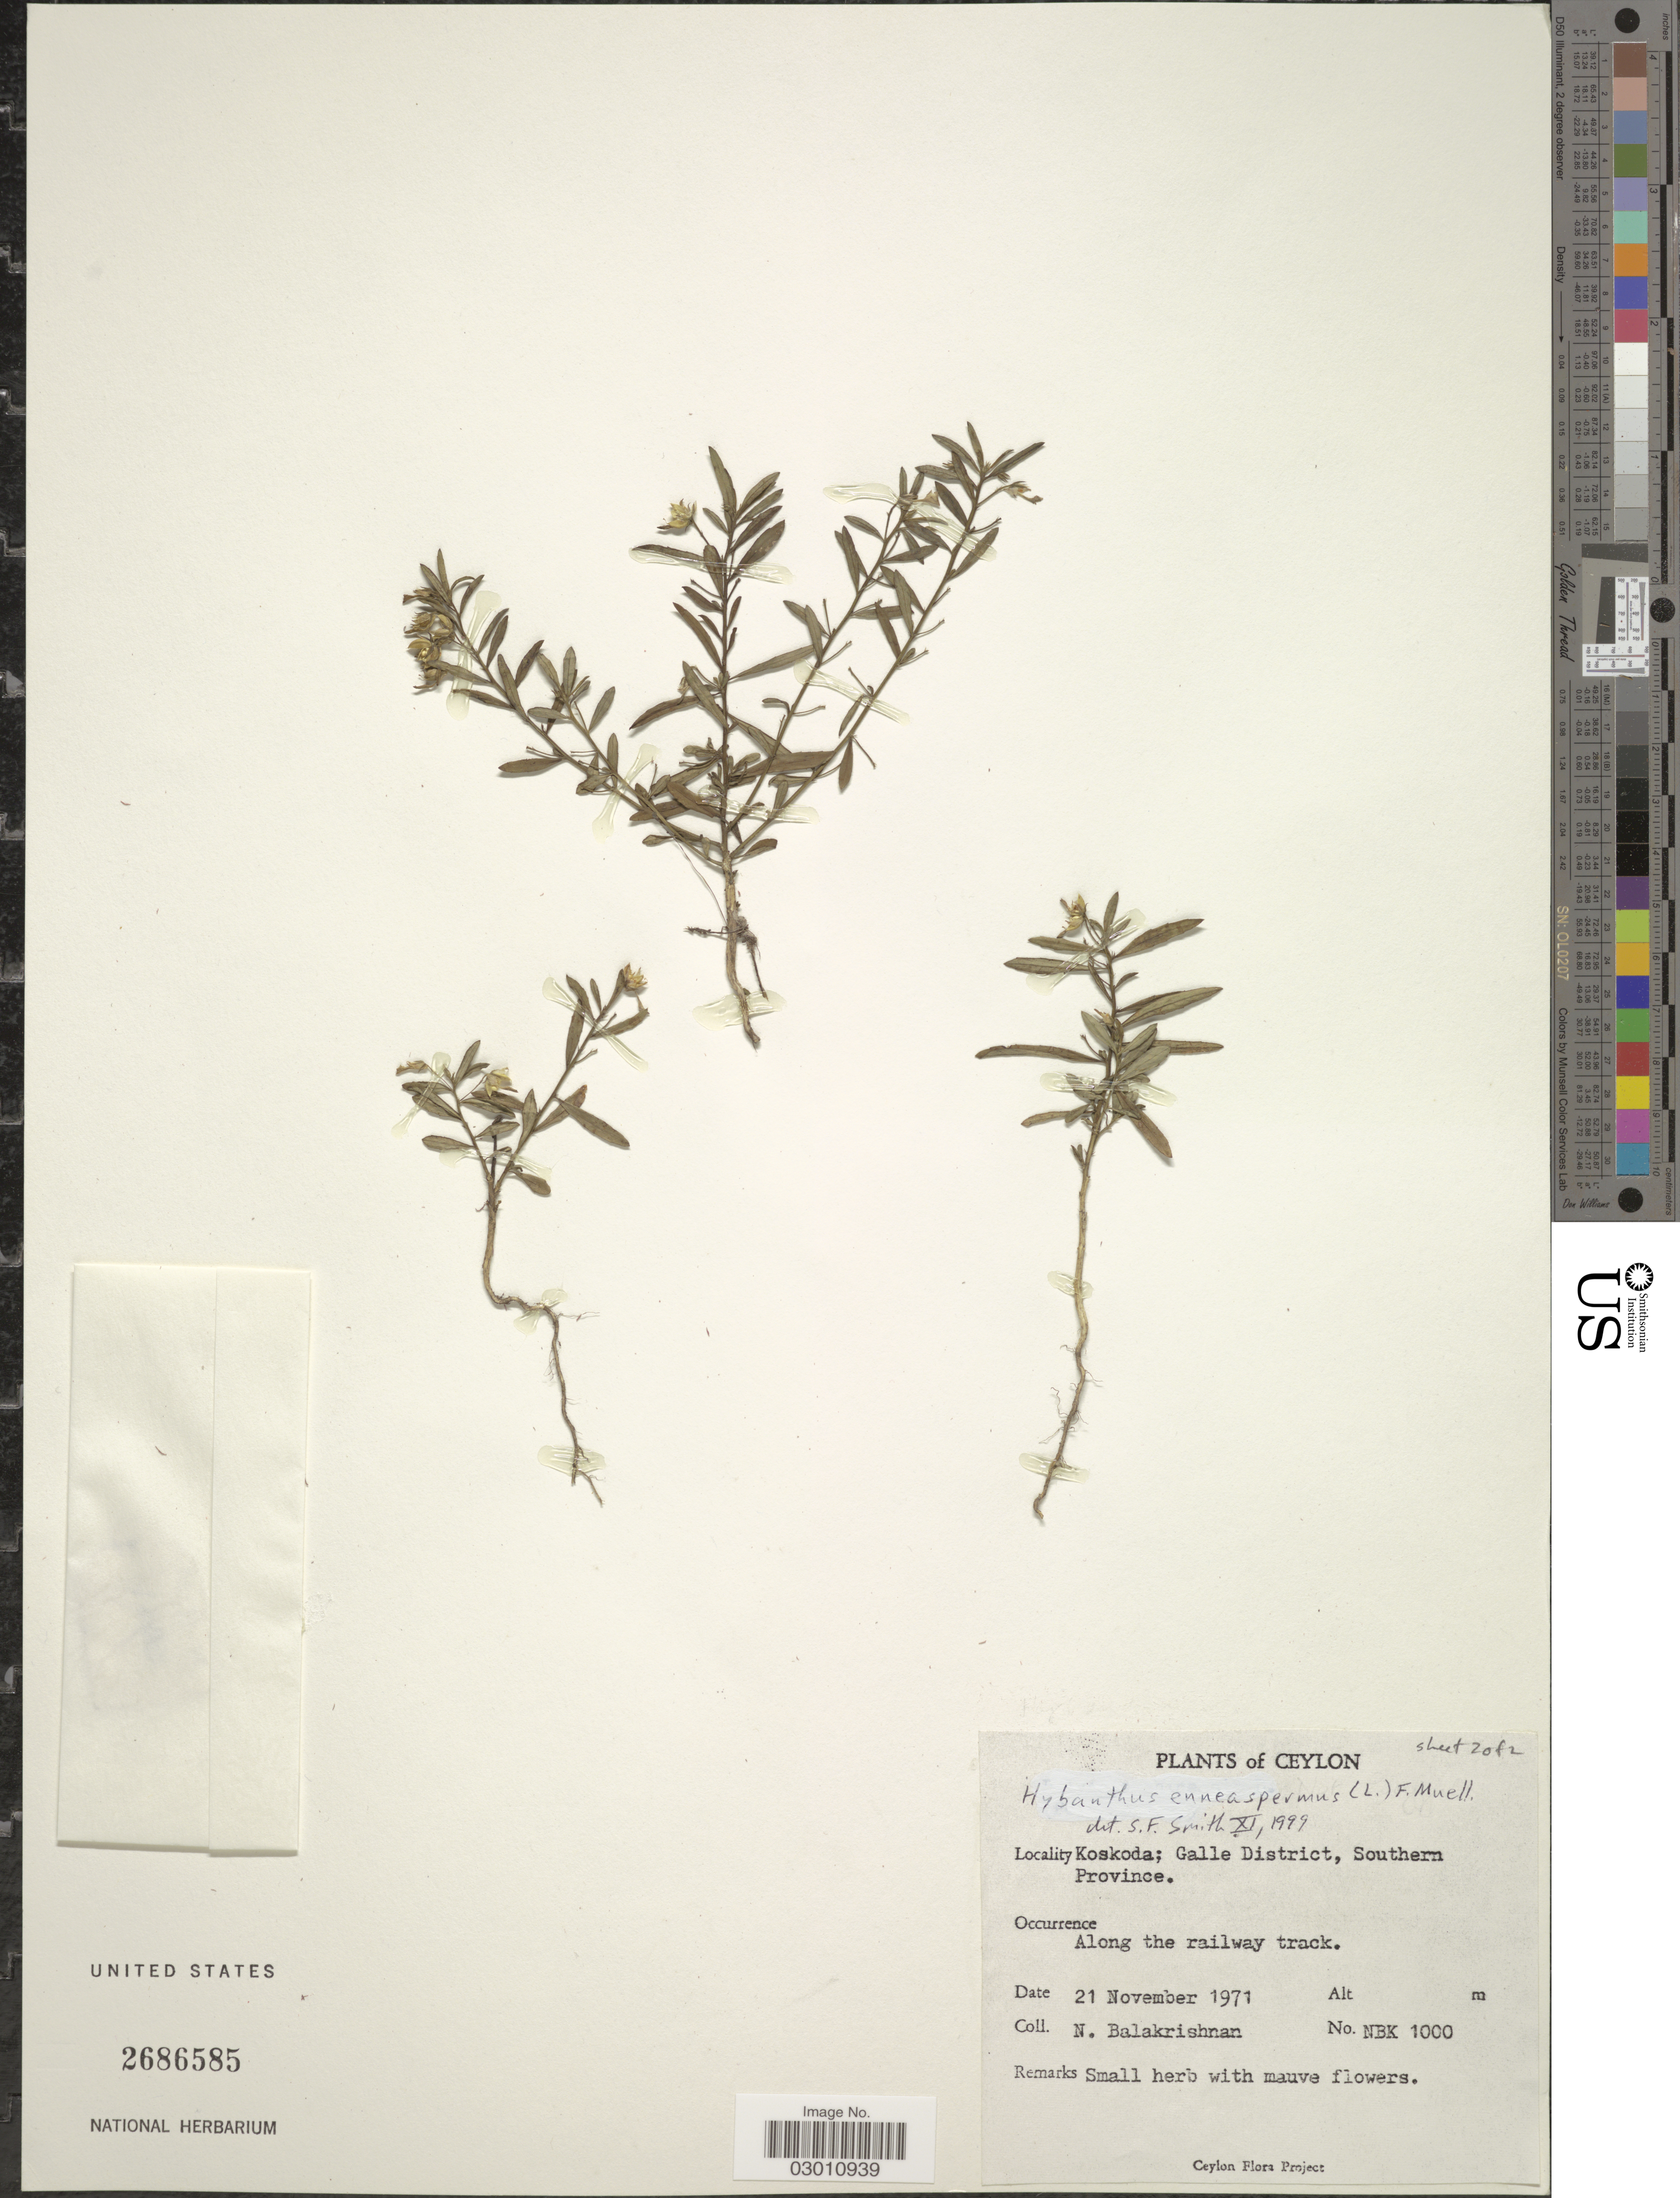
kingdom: Plantae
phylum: Tracheophyta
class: Magnoliopsida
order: Malpighiales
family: Violaceae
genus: Pigea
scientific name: Pigea enneasperma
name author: (L.) P.I. Forst.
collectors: N. Balakrishnan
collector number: NBK 1000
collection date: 1971-11-21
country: Sri Lanka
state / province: Southern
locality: Ceylon. Koskoda; Galle District. Along the railway track.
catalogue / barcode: US 2686585